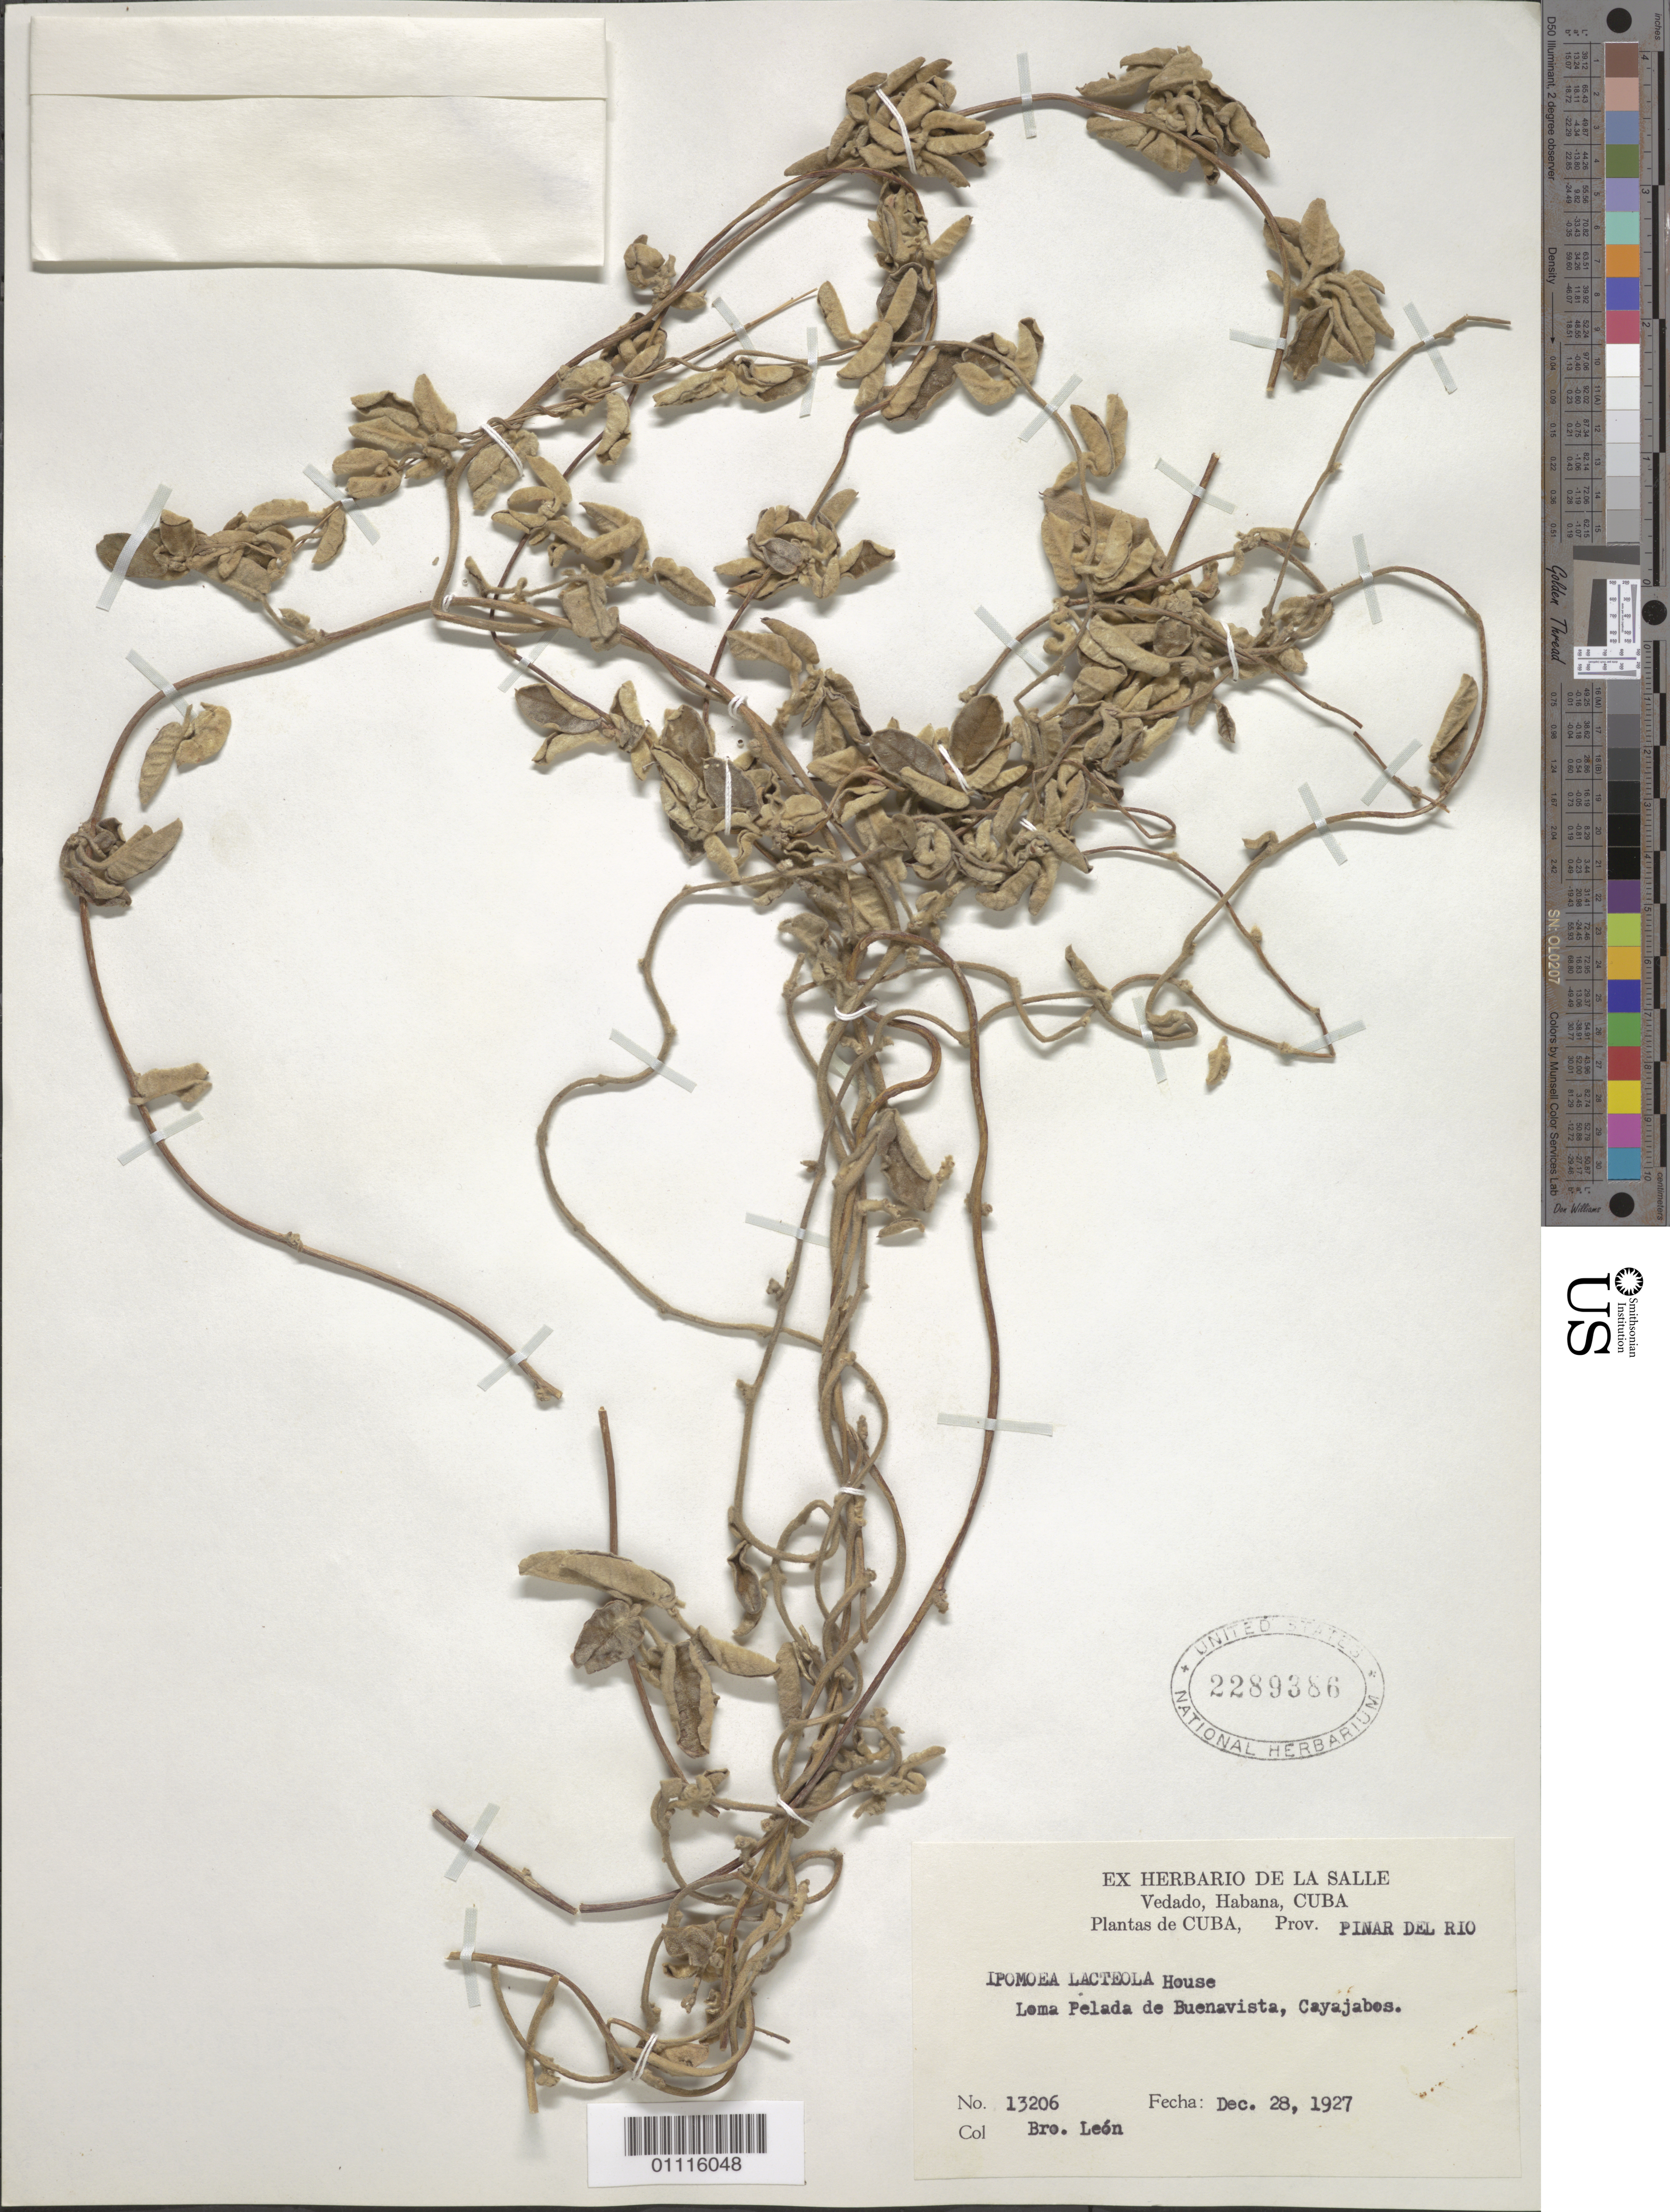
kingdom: Plantae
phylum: Tracheophyta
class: Magnoliopsida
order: Solanales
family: Convolvulaceae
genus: Ipomoea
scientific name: Ipomoea lacteola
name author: House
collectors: Bro. León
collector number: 13206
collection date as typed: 28 Dec 1927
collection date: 1927-12-28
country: Cuba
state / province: Pinar del Rio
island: Cuba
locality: Loma Pelada de Buenavista, Cayajabos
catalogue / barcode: US 2289386